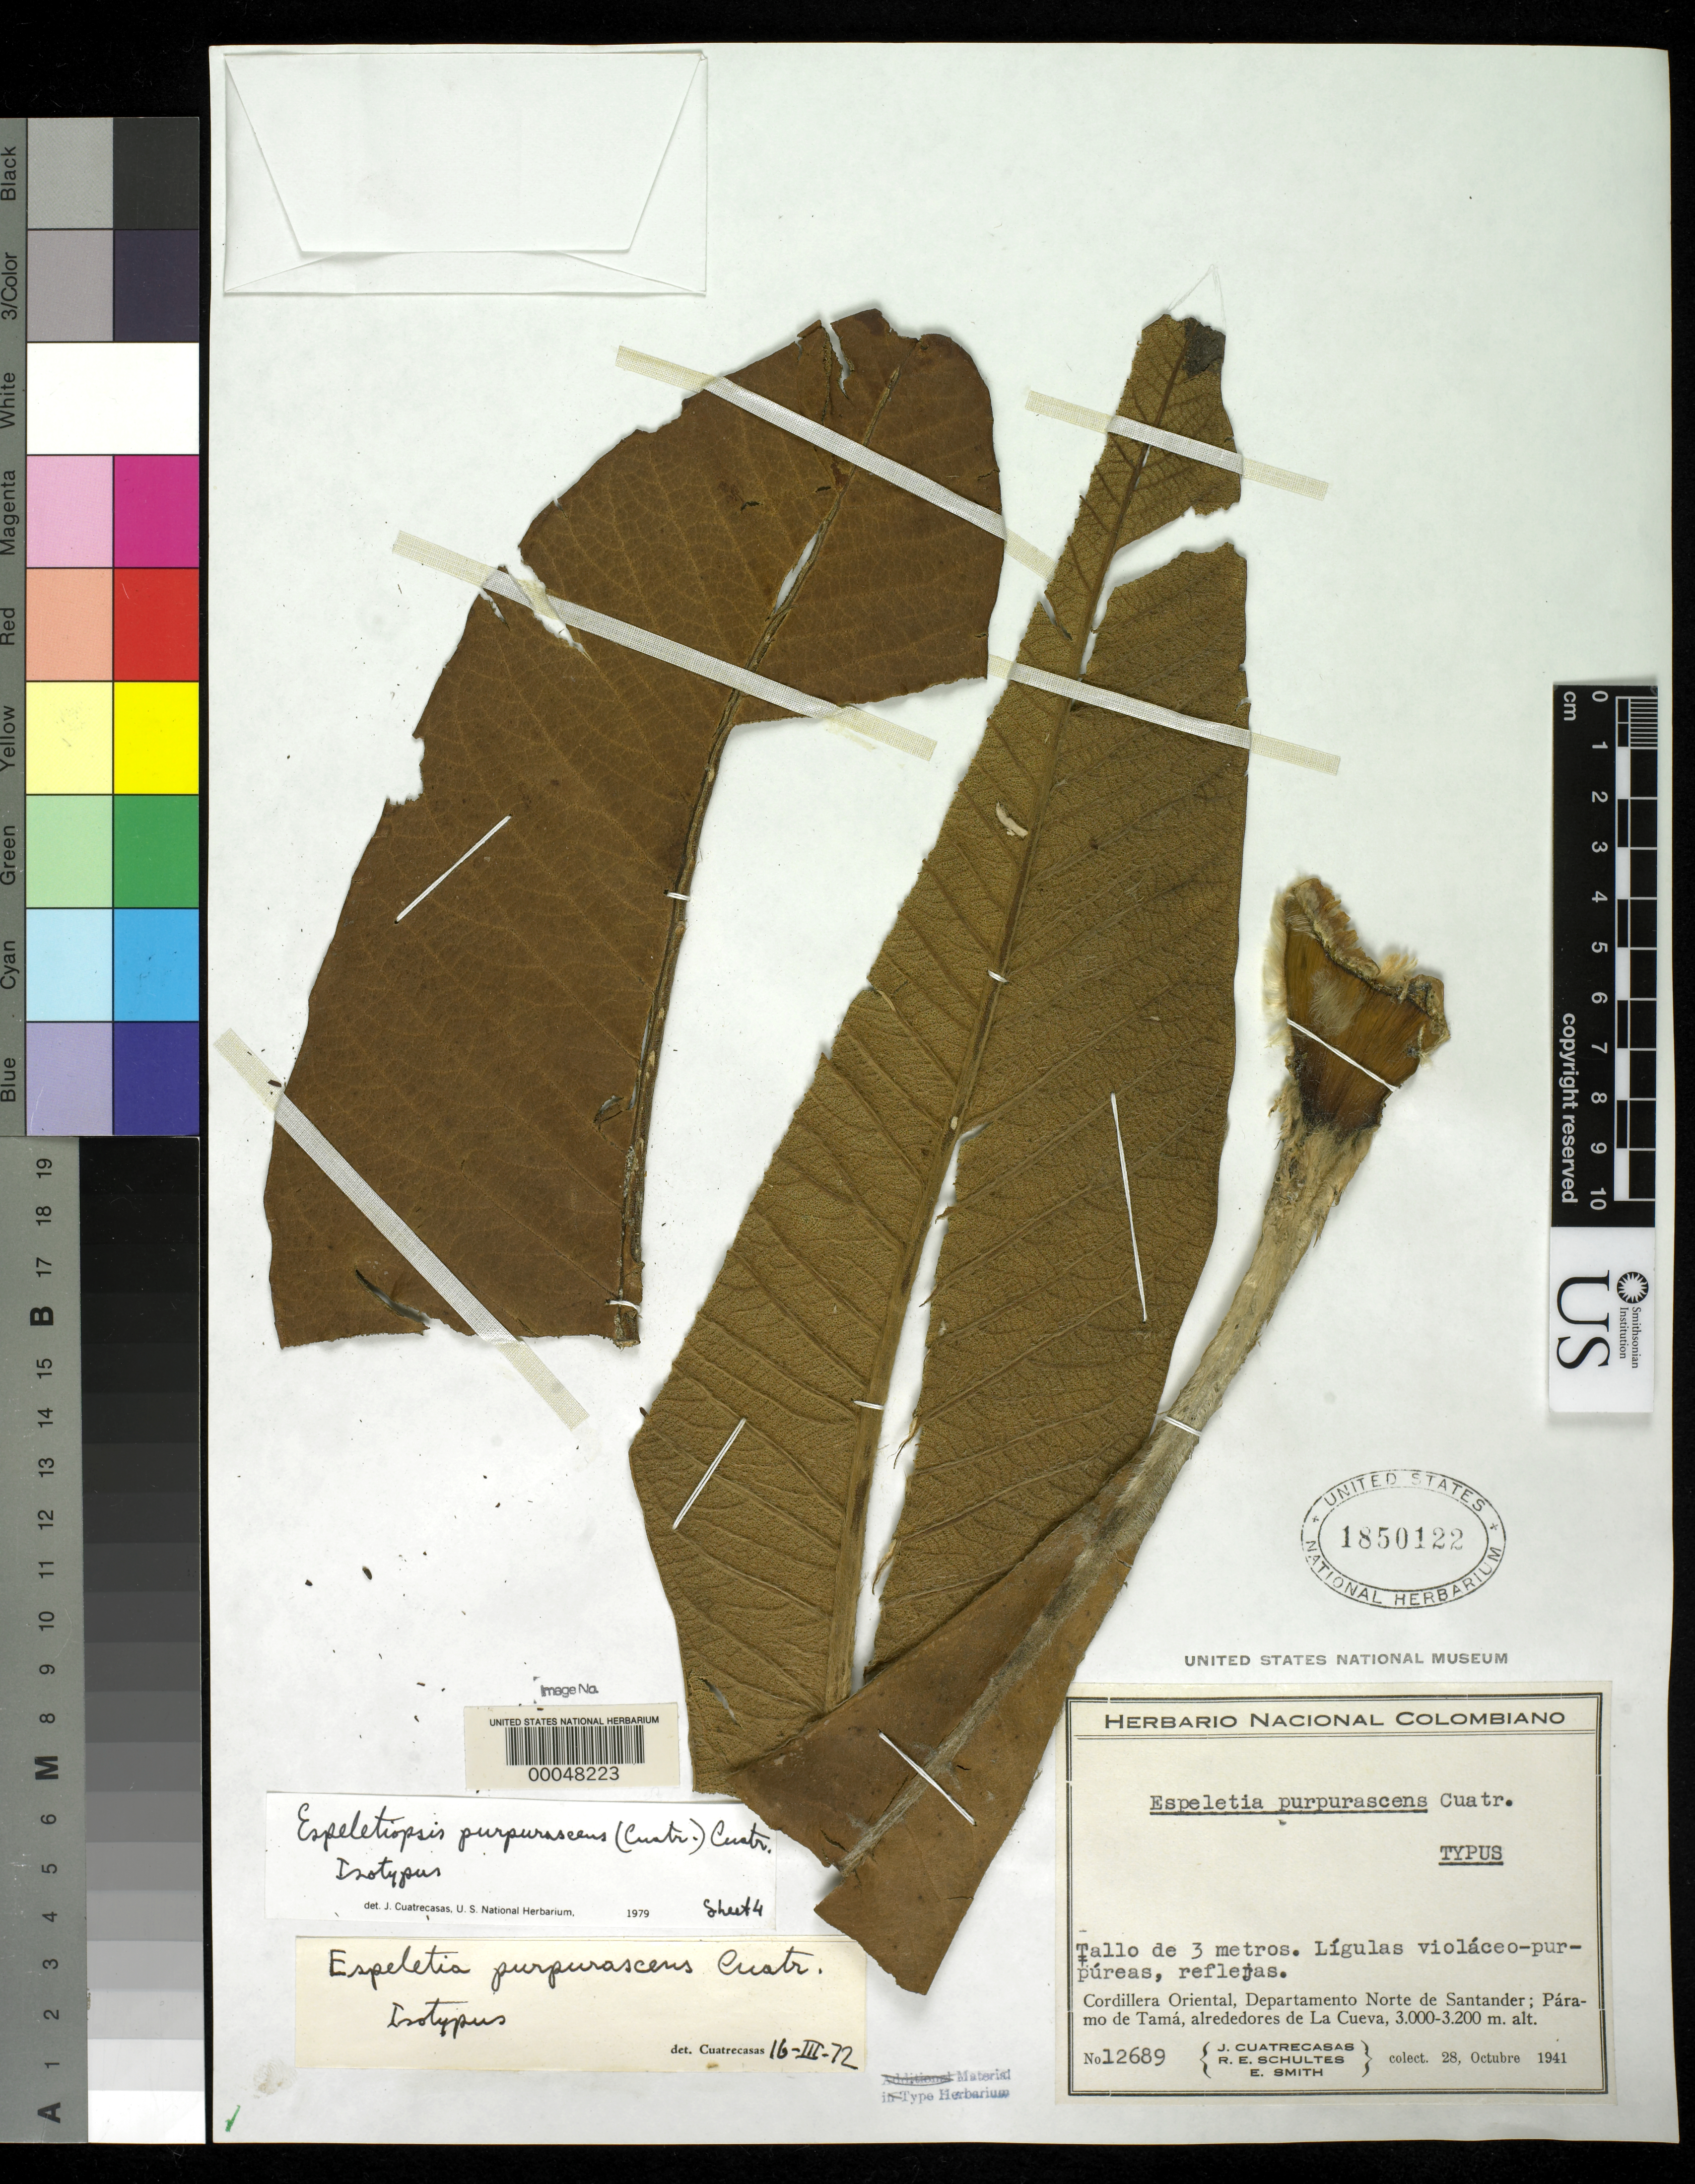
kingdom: Plantae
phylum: Tracheophyta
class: Magnoliopsida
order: Asterales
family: Asteraceae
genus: Espeletia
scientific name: Espeletia purpurascens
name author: Cuatrec.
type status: Isotype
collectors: J. Cuatrecasas, R. E. Schultes & C. E. Smith Jr.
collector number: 12689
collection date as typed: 28 Oct 1941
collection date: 1941-10-28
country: Colombia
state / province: Norte de Santander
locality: Cordillera Oriental, Páramo de Tama, Alrededores de La Cueva. [Cordillera Oriental, Páramo de Tama, outskirts of La Cueva.]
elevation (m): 3000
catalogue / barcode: US 1850122